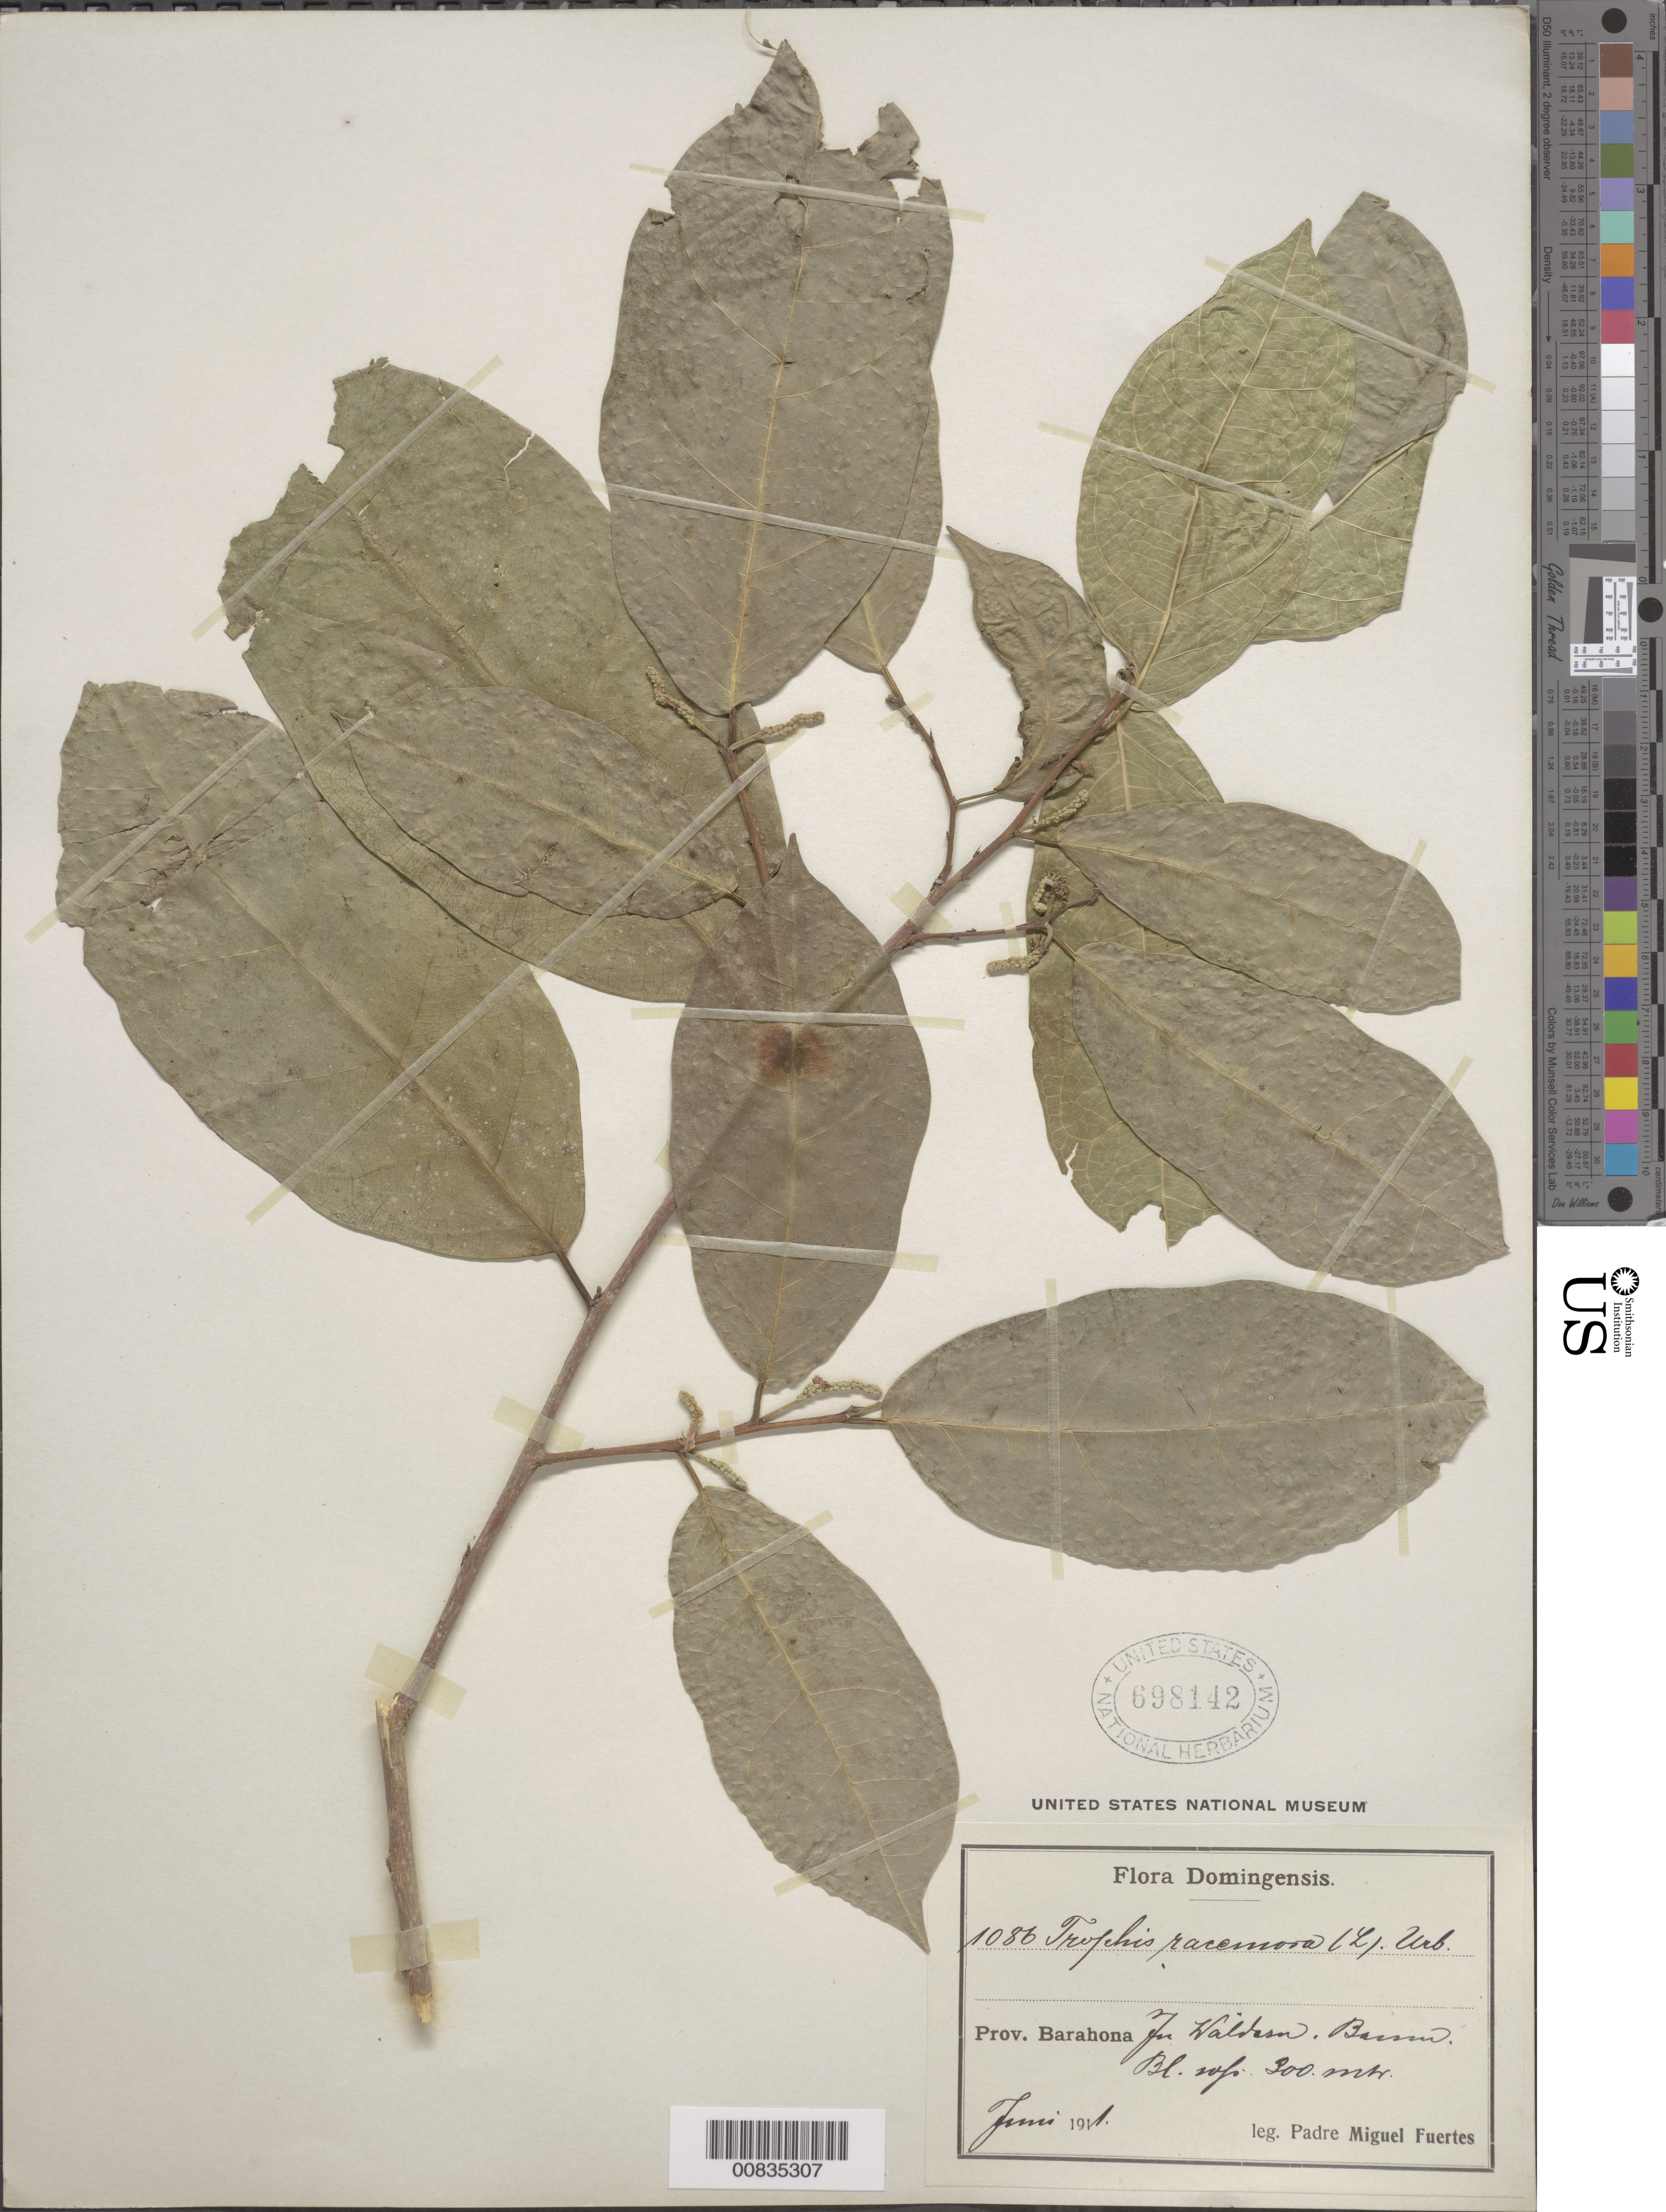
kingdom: Plantae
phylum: Tracheophyta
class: Magnoliopsida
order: Rosales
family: Moraceae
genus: Trophis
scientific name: Trophis racemosa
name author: (L.) Urb.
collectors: M. D. Fuertes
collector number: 1086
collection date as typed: Jun 1911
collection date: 1911-06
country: Dominican Republic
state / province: Barahona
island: Hispaniola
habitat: In Waldern.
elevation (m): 300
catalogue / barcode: US 698142